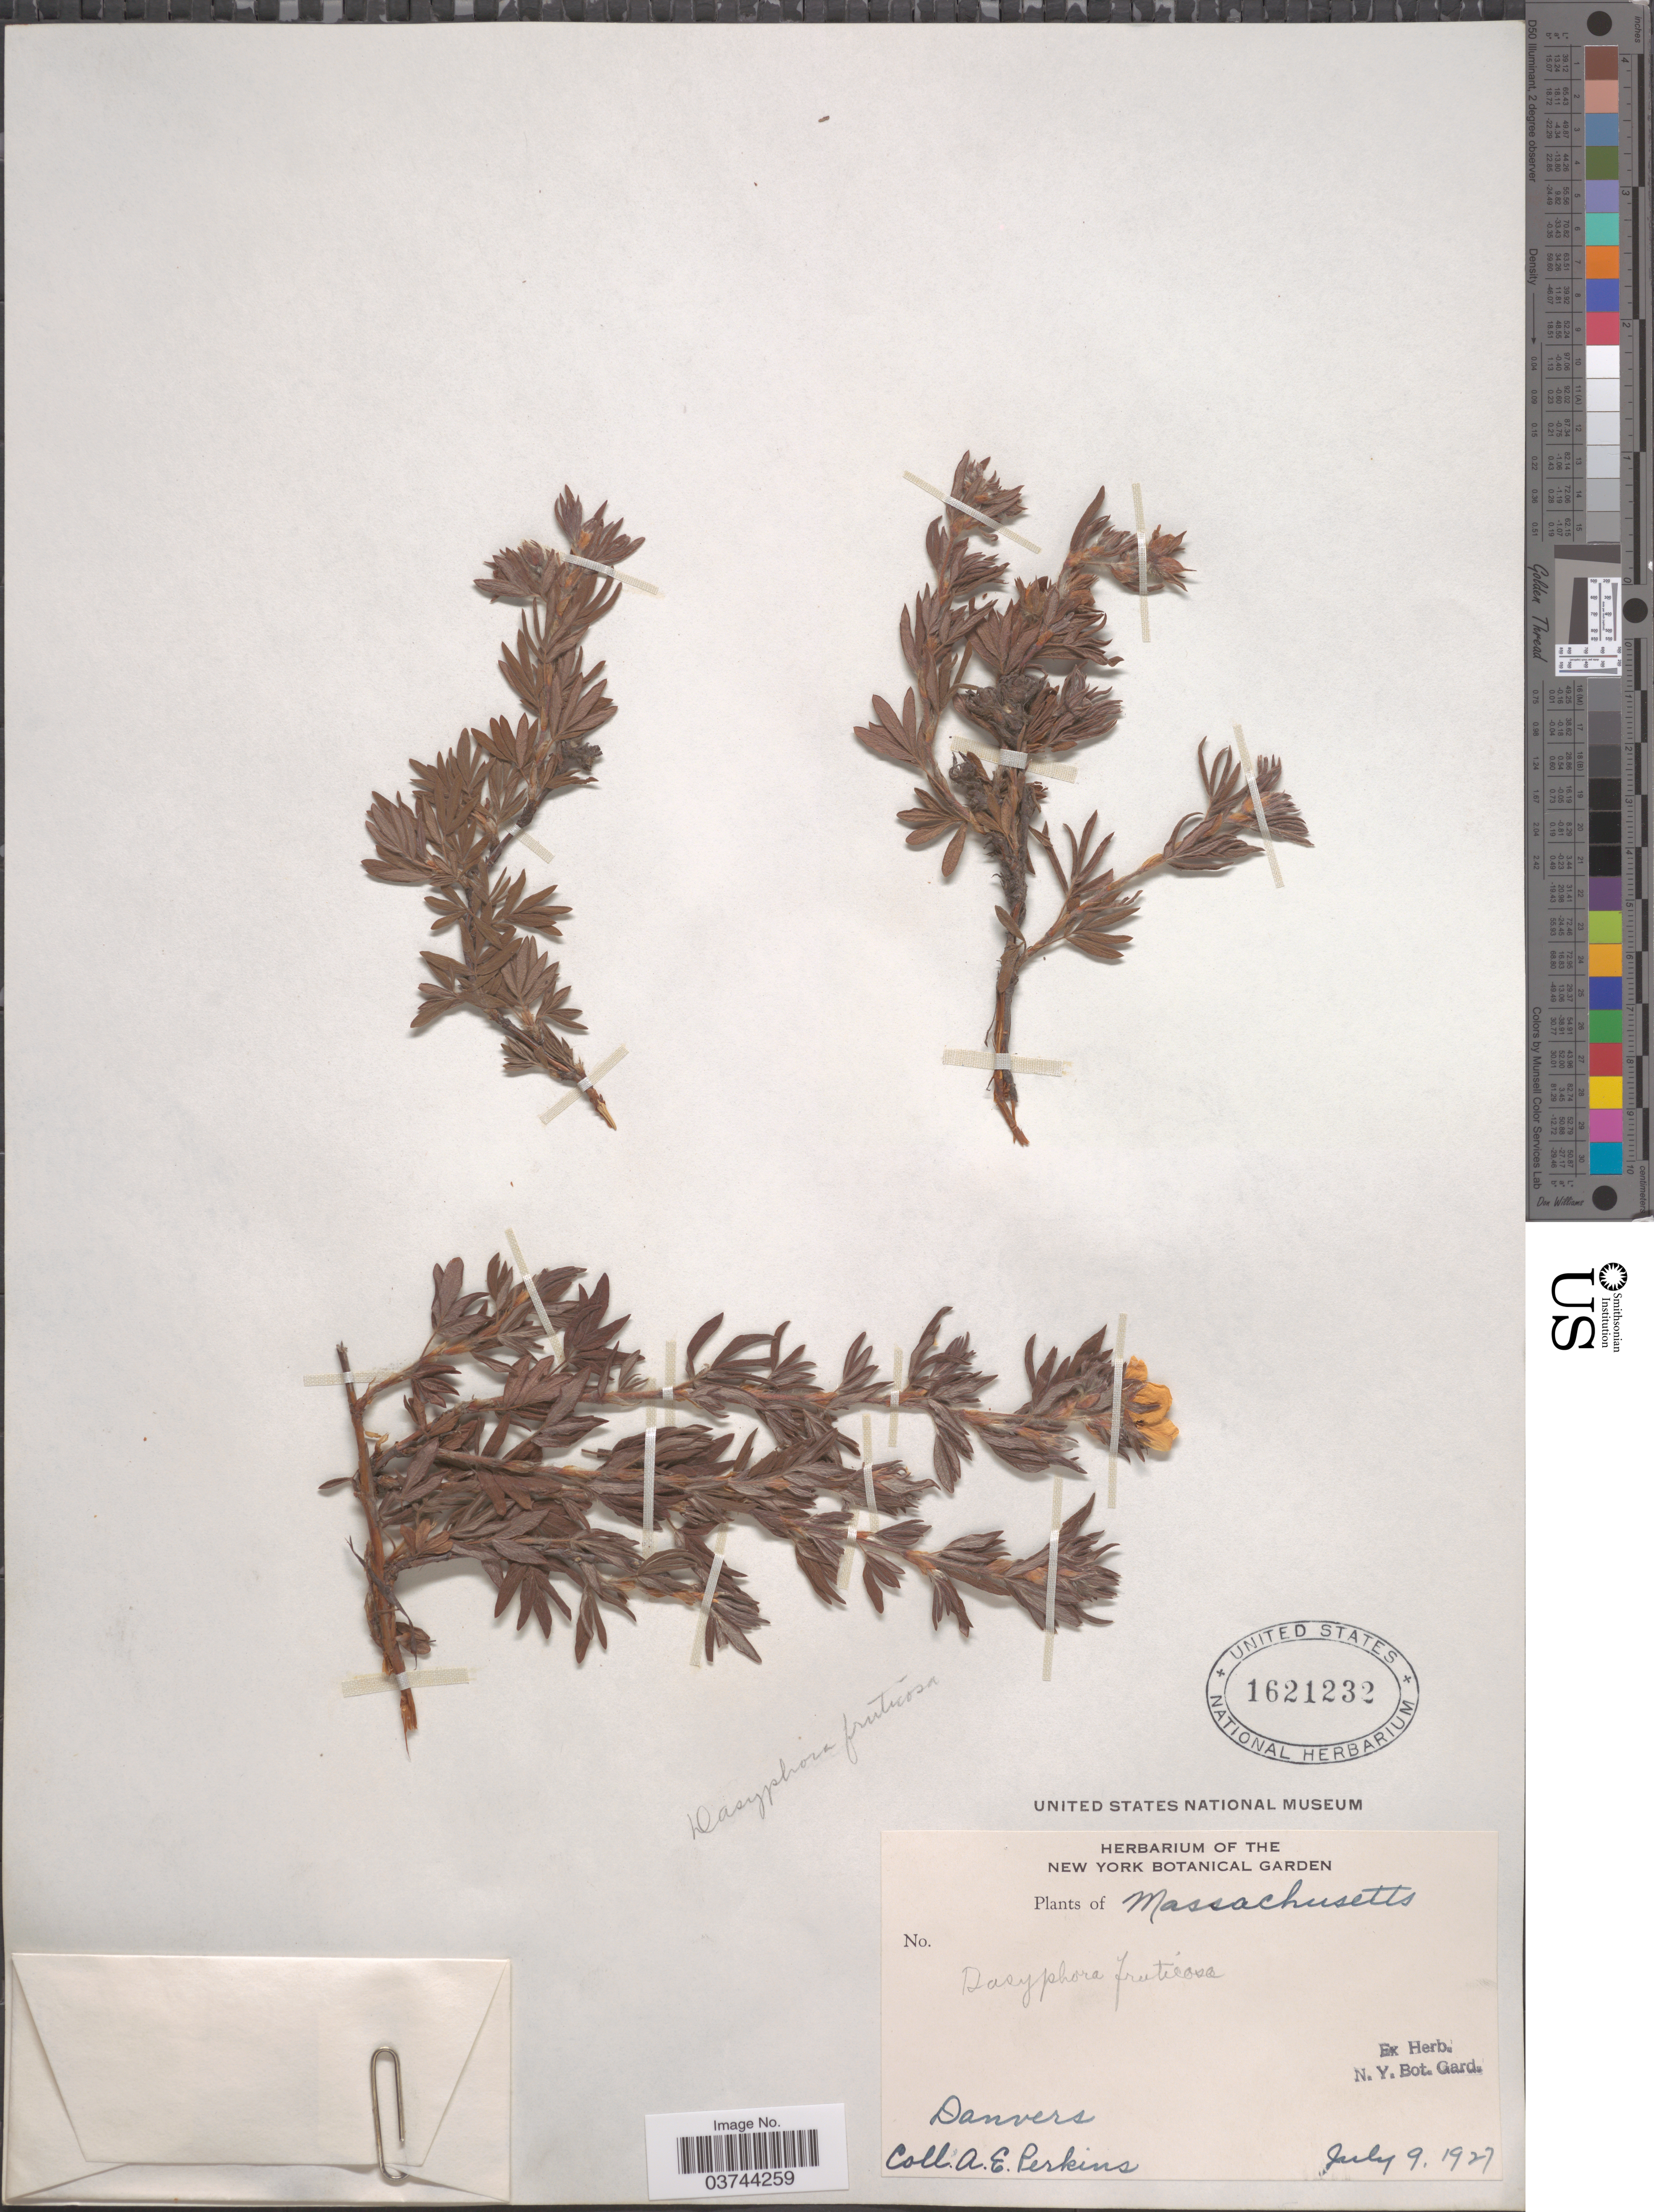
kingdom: Plantae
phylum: Tracheophyta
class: Magnoliopsida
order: Rosales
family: Rosaceae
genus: Dasiphora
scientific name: Dasiphora fruticosa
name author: (L.) Rydb.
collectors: A. E. Perkins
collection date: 1927-07-09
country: United States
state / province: Massachusetts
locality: Danvers.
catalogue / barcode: US 1621232